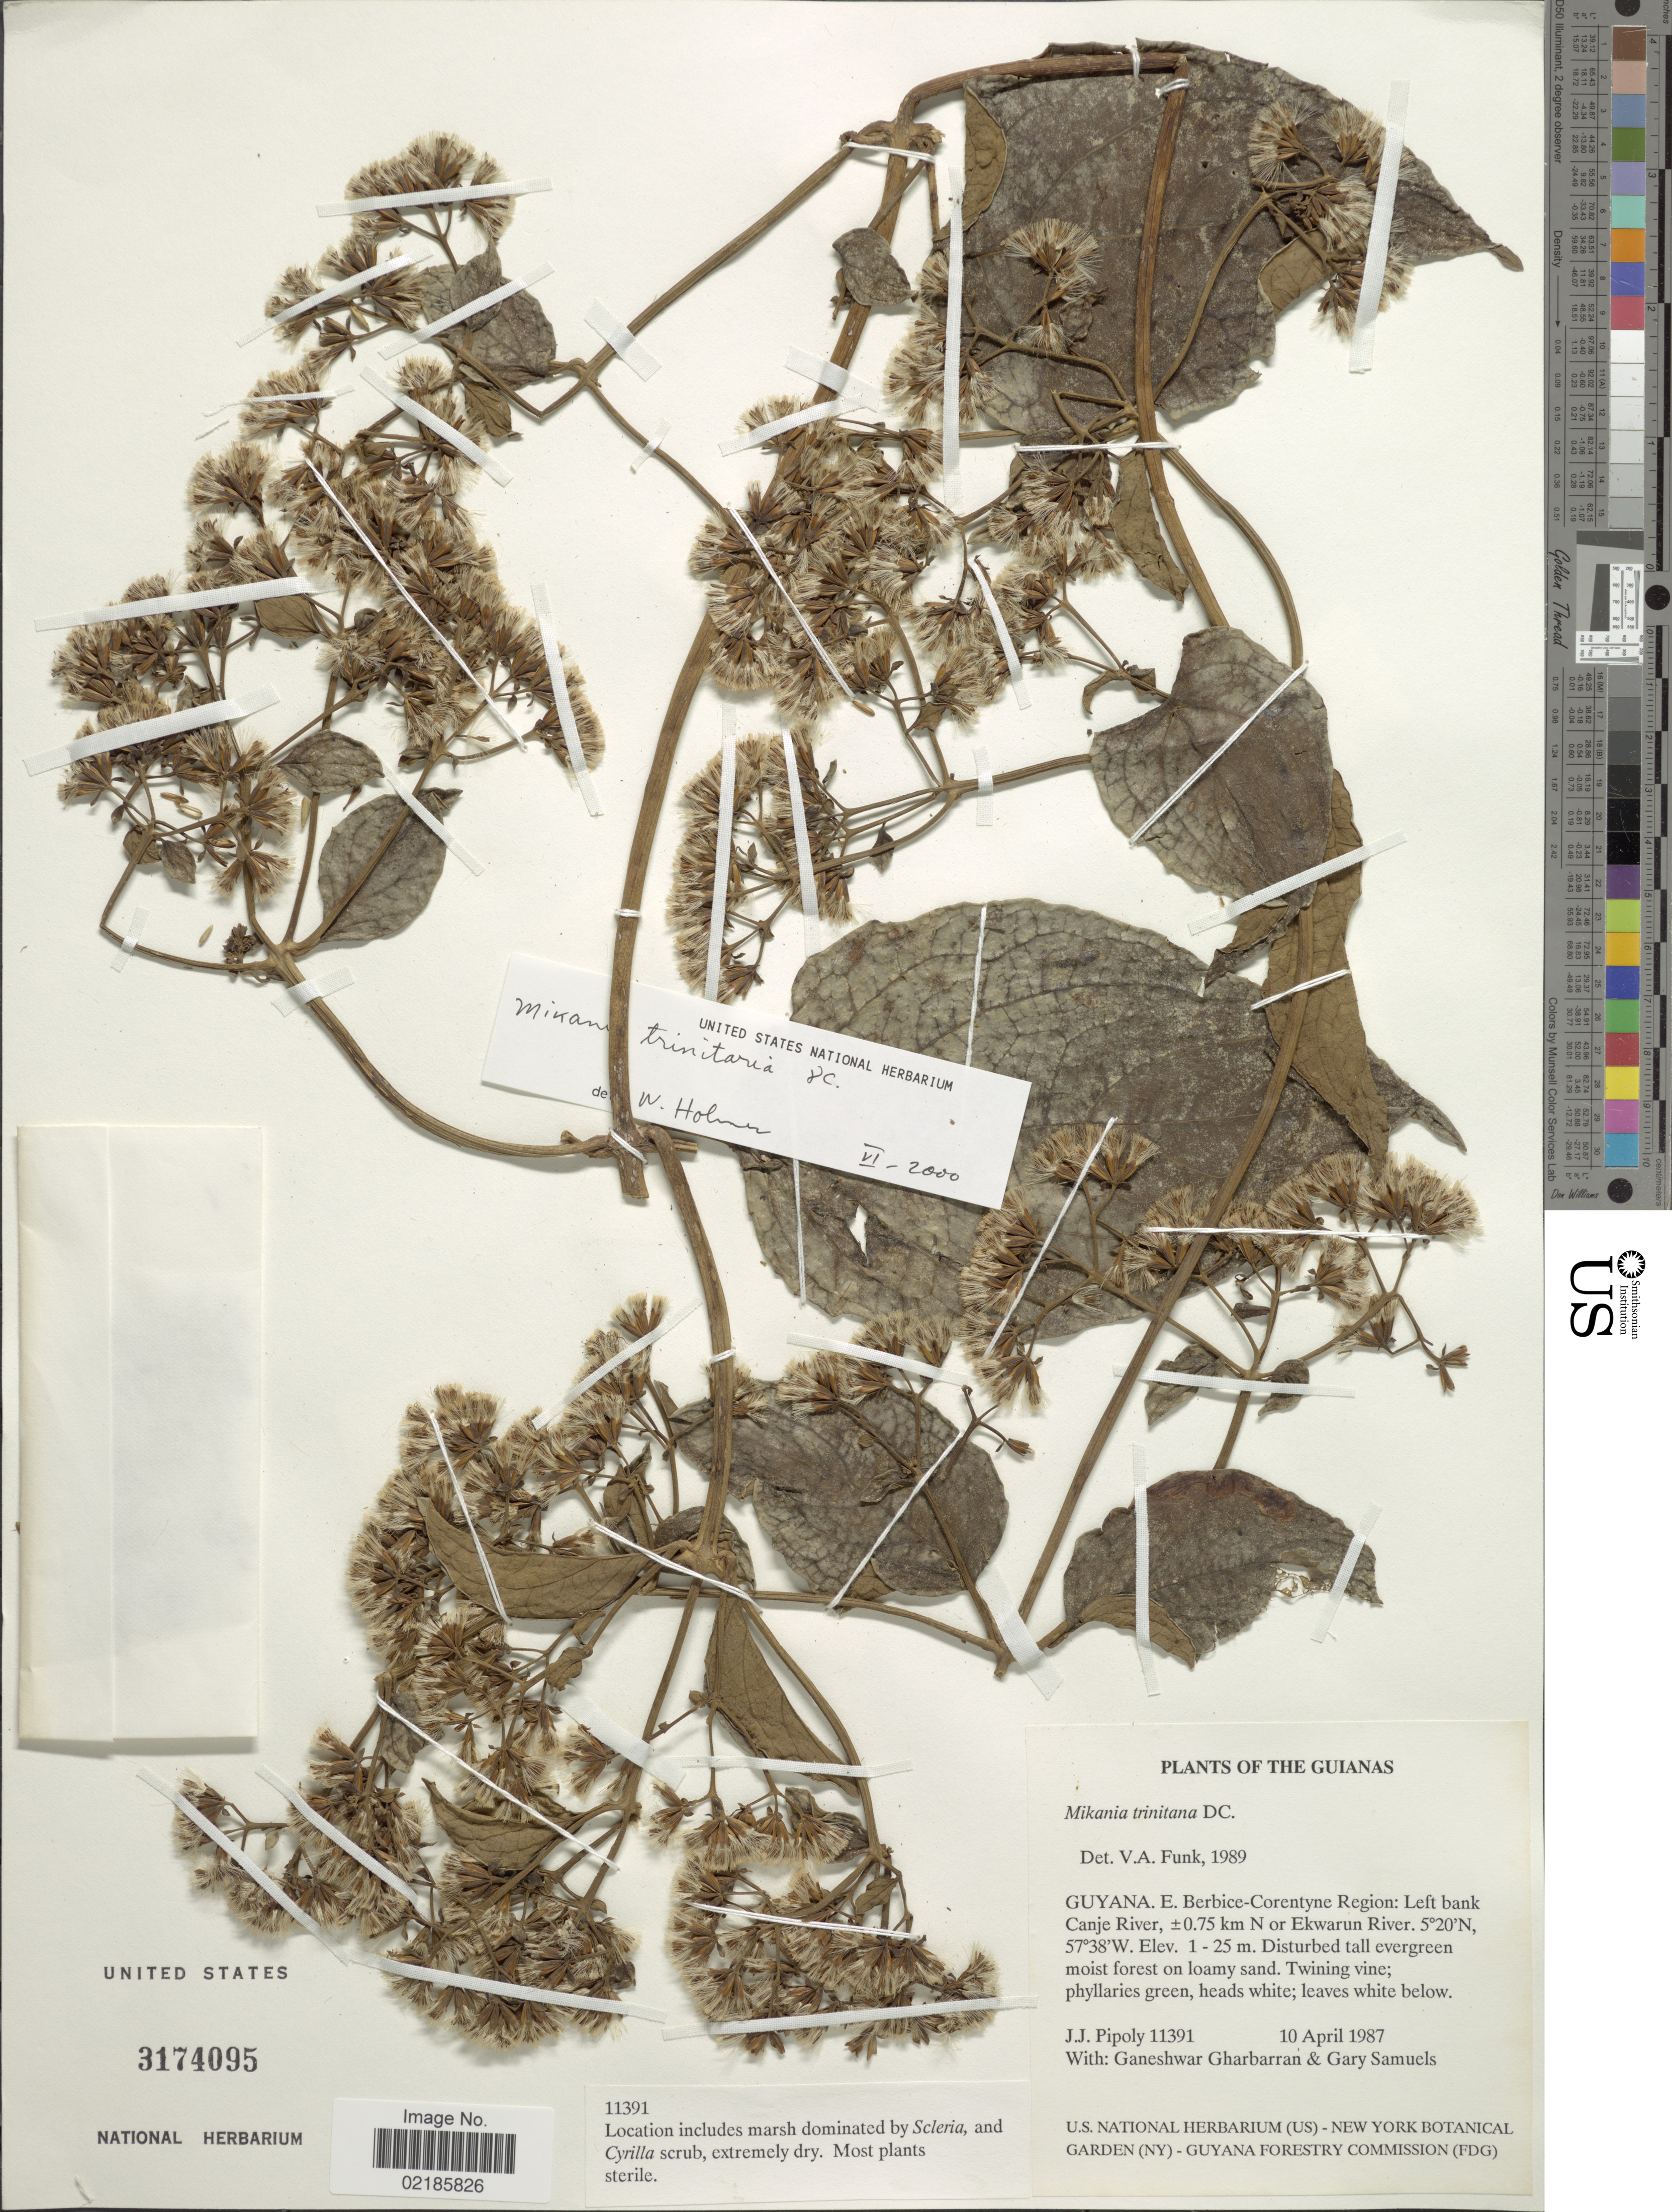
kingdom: Plantae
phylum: Tracheophyta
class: Magnoliopsida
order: Asterales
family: Asteraceae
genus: Mikania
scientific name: Mikania trinitaria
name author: DC.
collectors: J. J. Pipoly, G. Gharbarran & G. Samuels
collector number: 11391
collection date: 1987-04-10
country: Guyana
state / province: E. Berbice-Corentyne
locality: Guianas. Left bank Canje River, ± 0.75 km N or Ekwarun River.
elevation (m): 1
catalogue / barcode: US 3174095